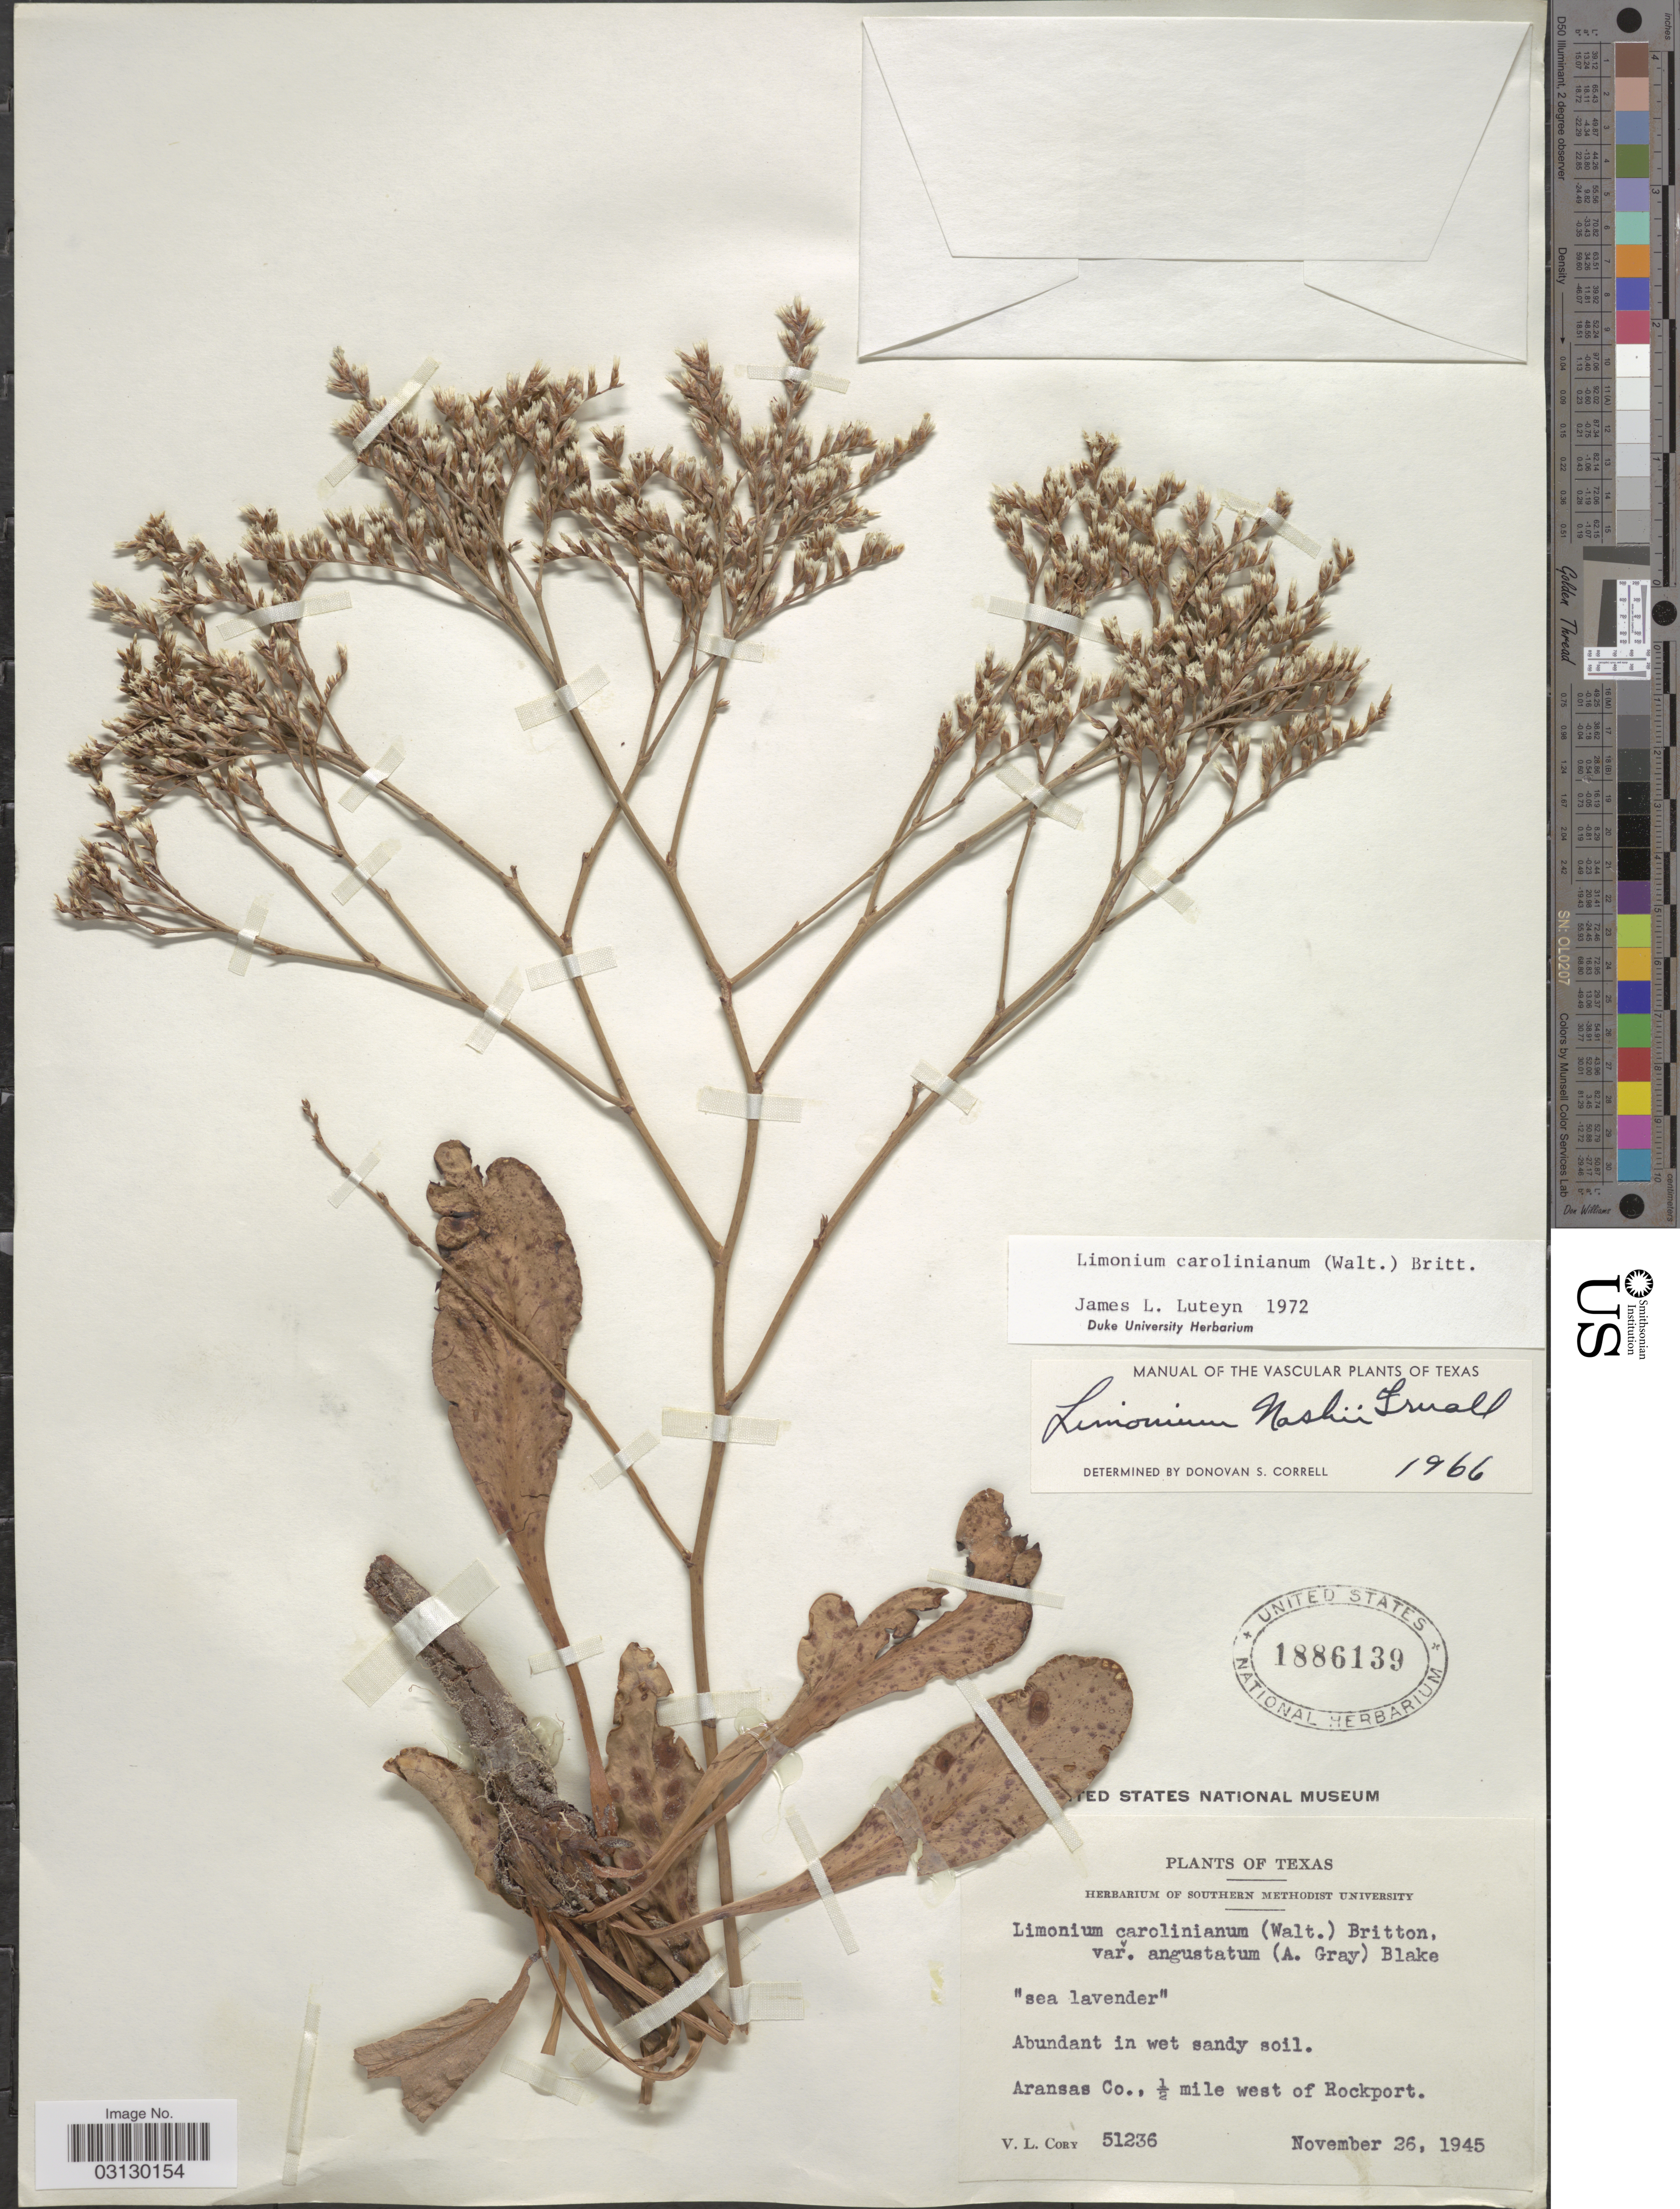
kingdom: Plantae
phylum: Tracheophyta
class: Magnoliopsida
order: Caryophyllales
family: Plumbaginaceae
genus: Limonium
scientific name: Limonium carolinianum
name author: (Walter) Britton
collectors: V. Cory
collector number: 51236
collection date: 1945-11-26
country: United States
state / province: Texas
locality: Aransas Co., ½ mile west of Rockport.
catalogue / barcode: US 1886139